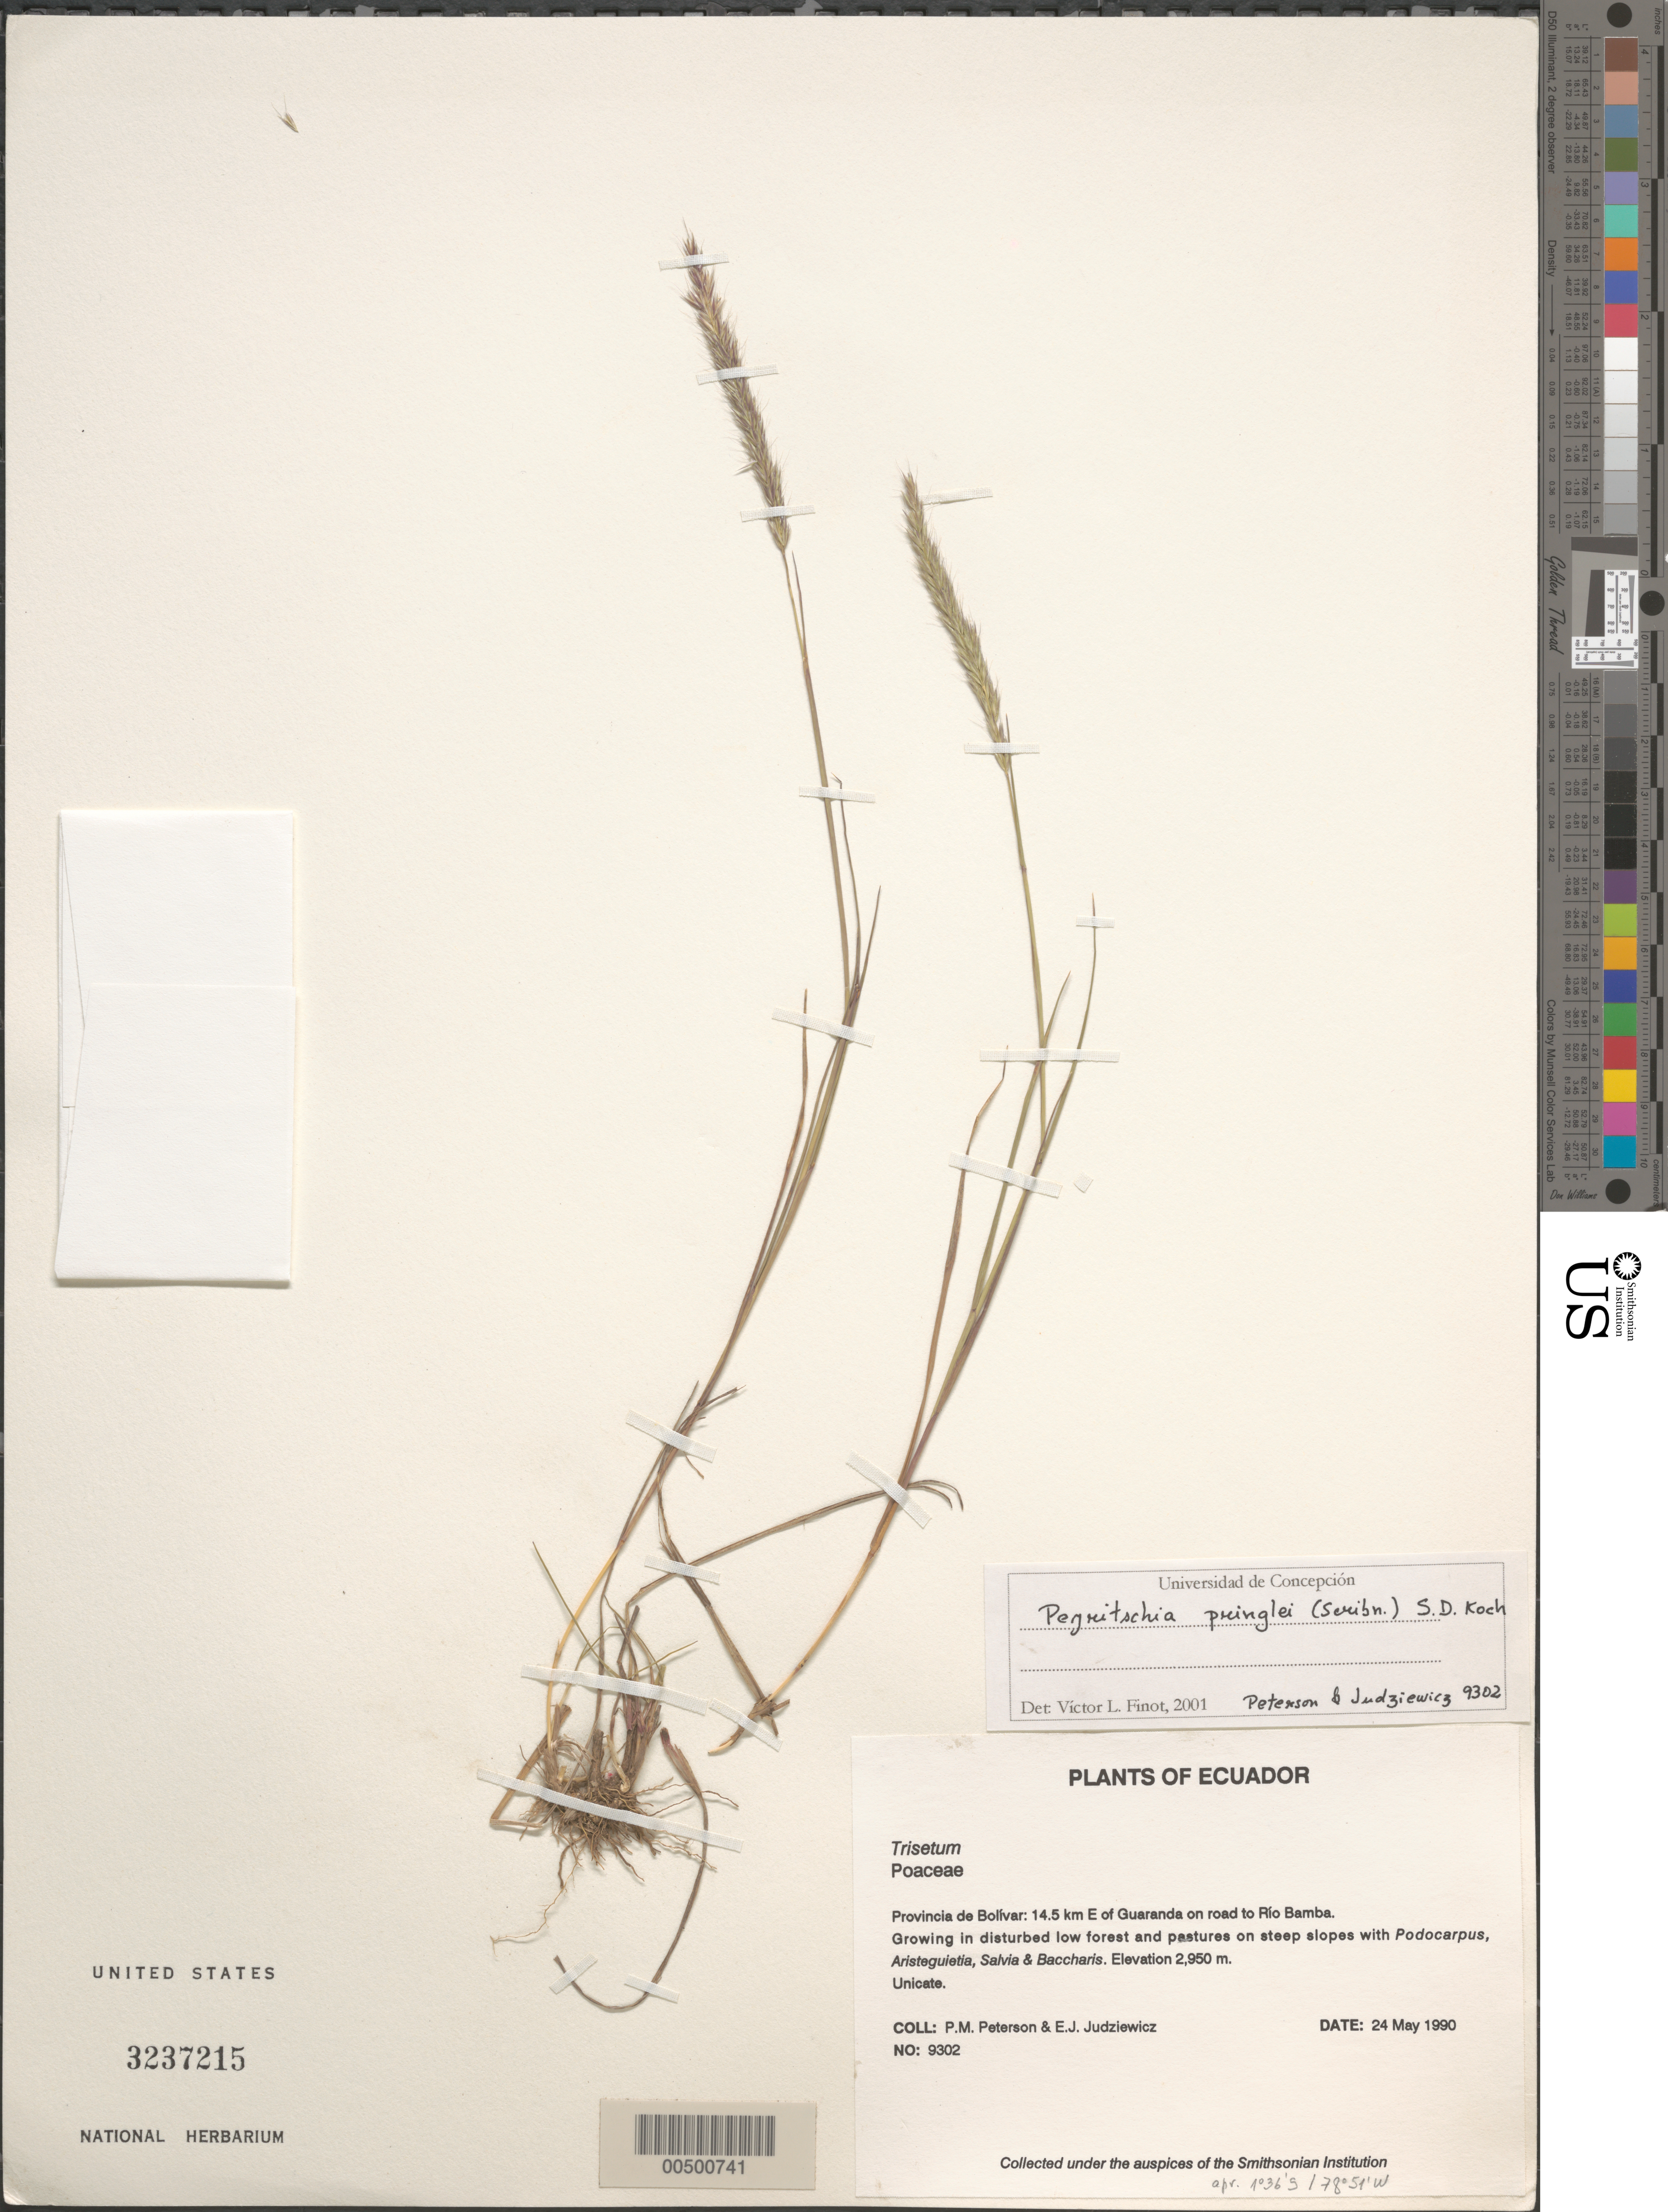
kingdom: Plantae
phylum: Tracheophyta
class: Liliopsida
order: Poales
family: Poaceae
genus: Peyritschia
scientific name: Peyritschia pringlei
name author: (Scribn.) S.D. Koch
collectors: P. M. Peterson & E. J. Judziewicz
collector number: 09302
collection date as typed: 24 May 1990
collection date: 1990-05-24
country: Ecuador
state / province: Bolívar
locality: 14.5 km E of Guaranda on road to Río Bamba.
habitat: Growing in disturbed low forest and pastures on steep slopes with Podocarpus, Aristeguietia, Salvia & Baccharis.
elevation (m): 2950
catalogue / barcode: US 3237215